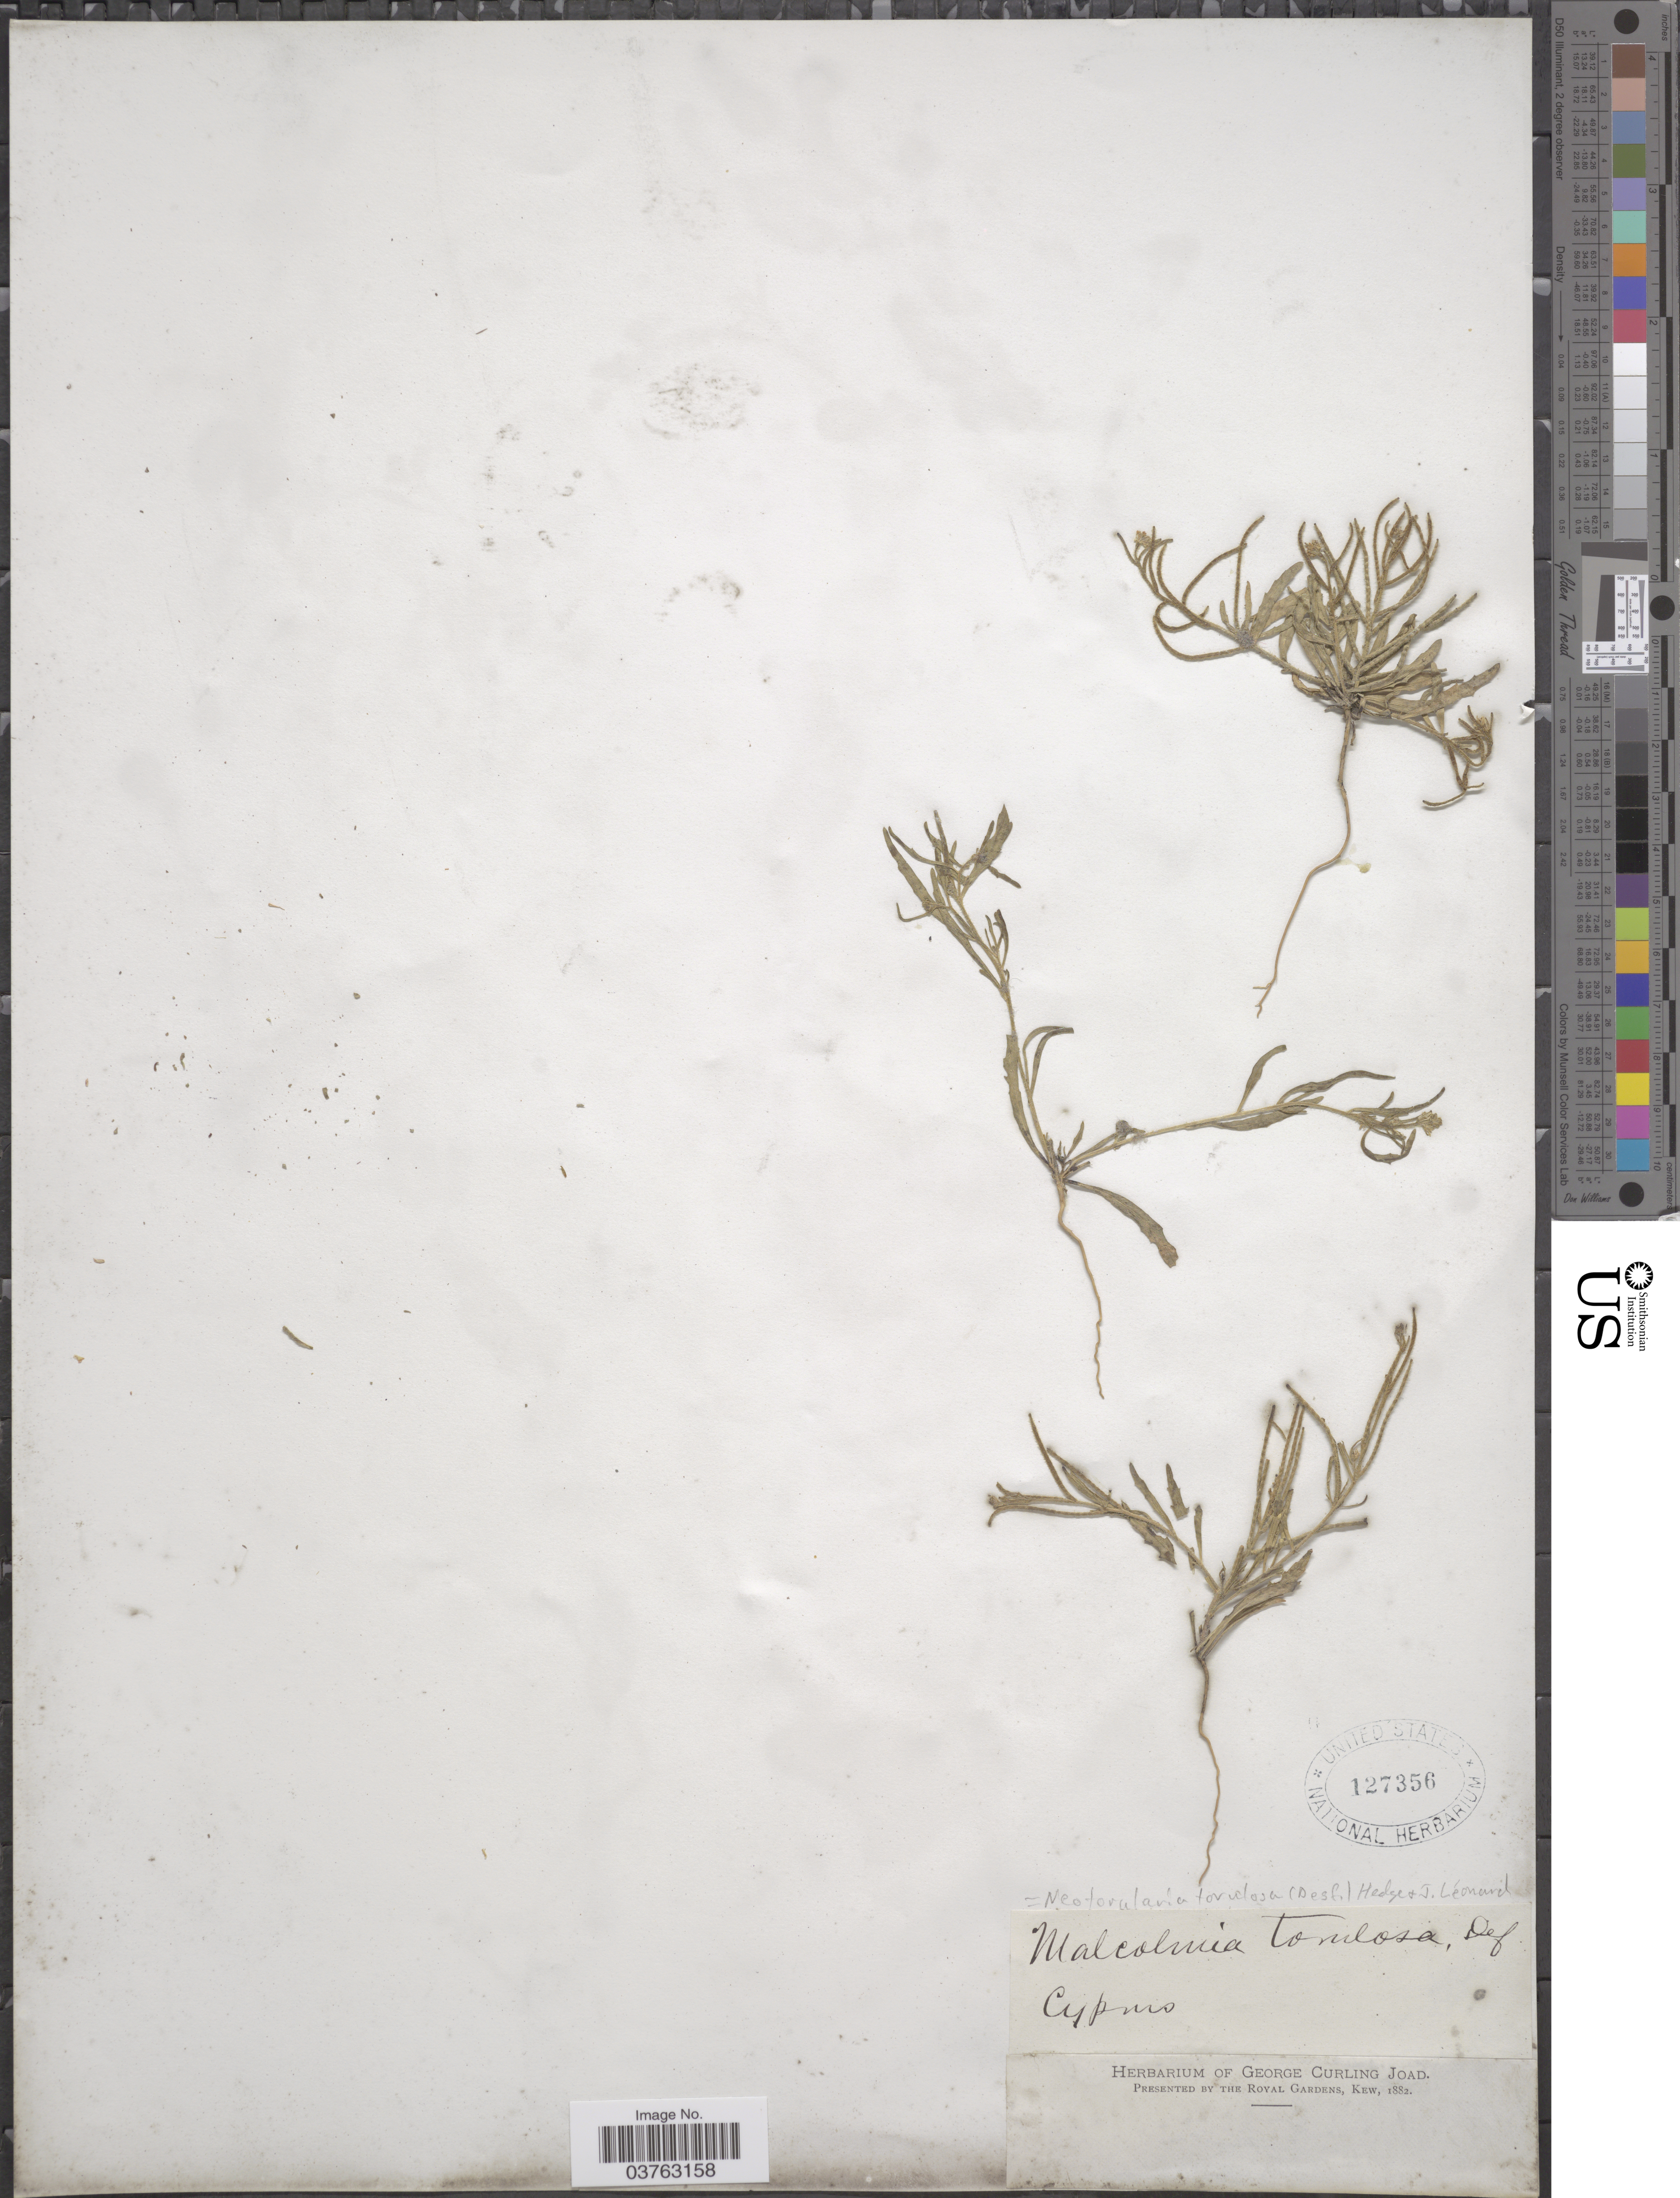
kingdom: Plantae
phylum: Tracheophyta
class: Magnoliopsida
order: Brassicales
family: Brassicaceae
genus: Neotorularia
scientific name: Neotorularia torulosa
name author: (Desf.) Hedge & J. Léonard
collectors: ex herb. George Curling Joad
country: Cyprus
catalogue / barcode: US 127356